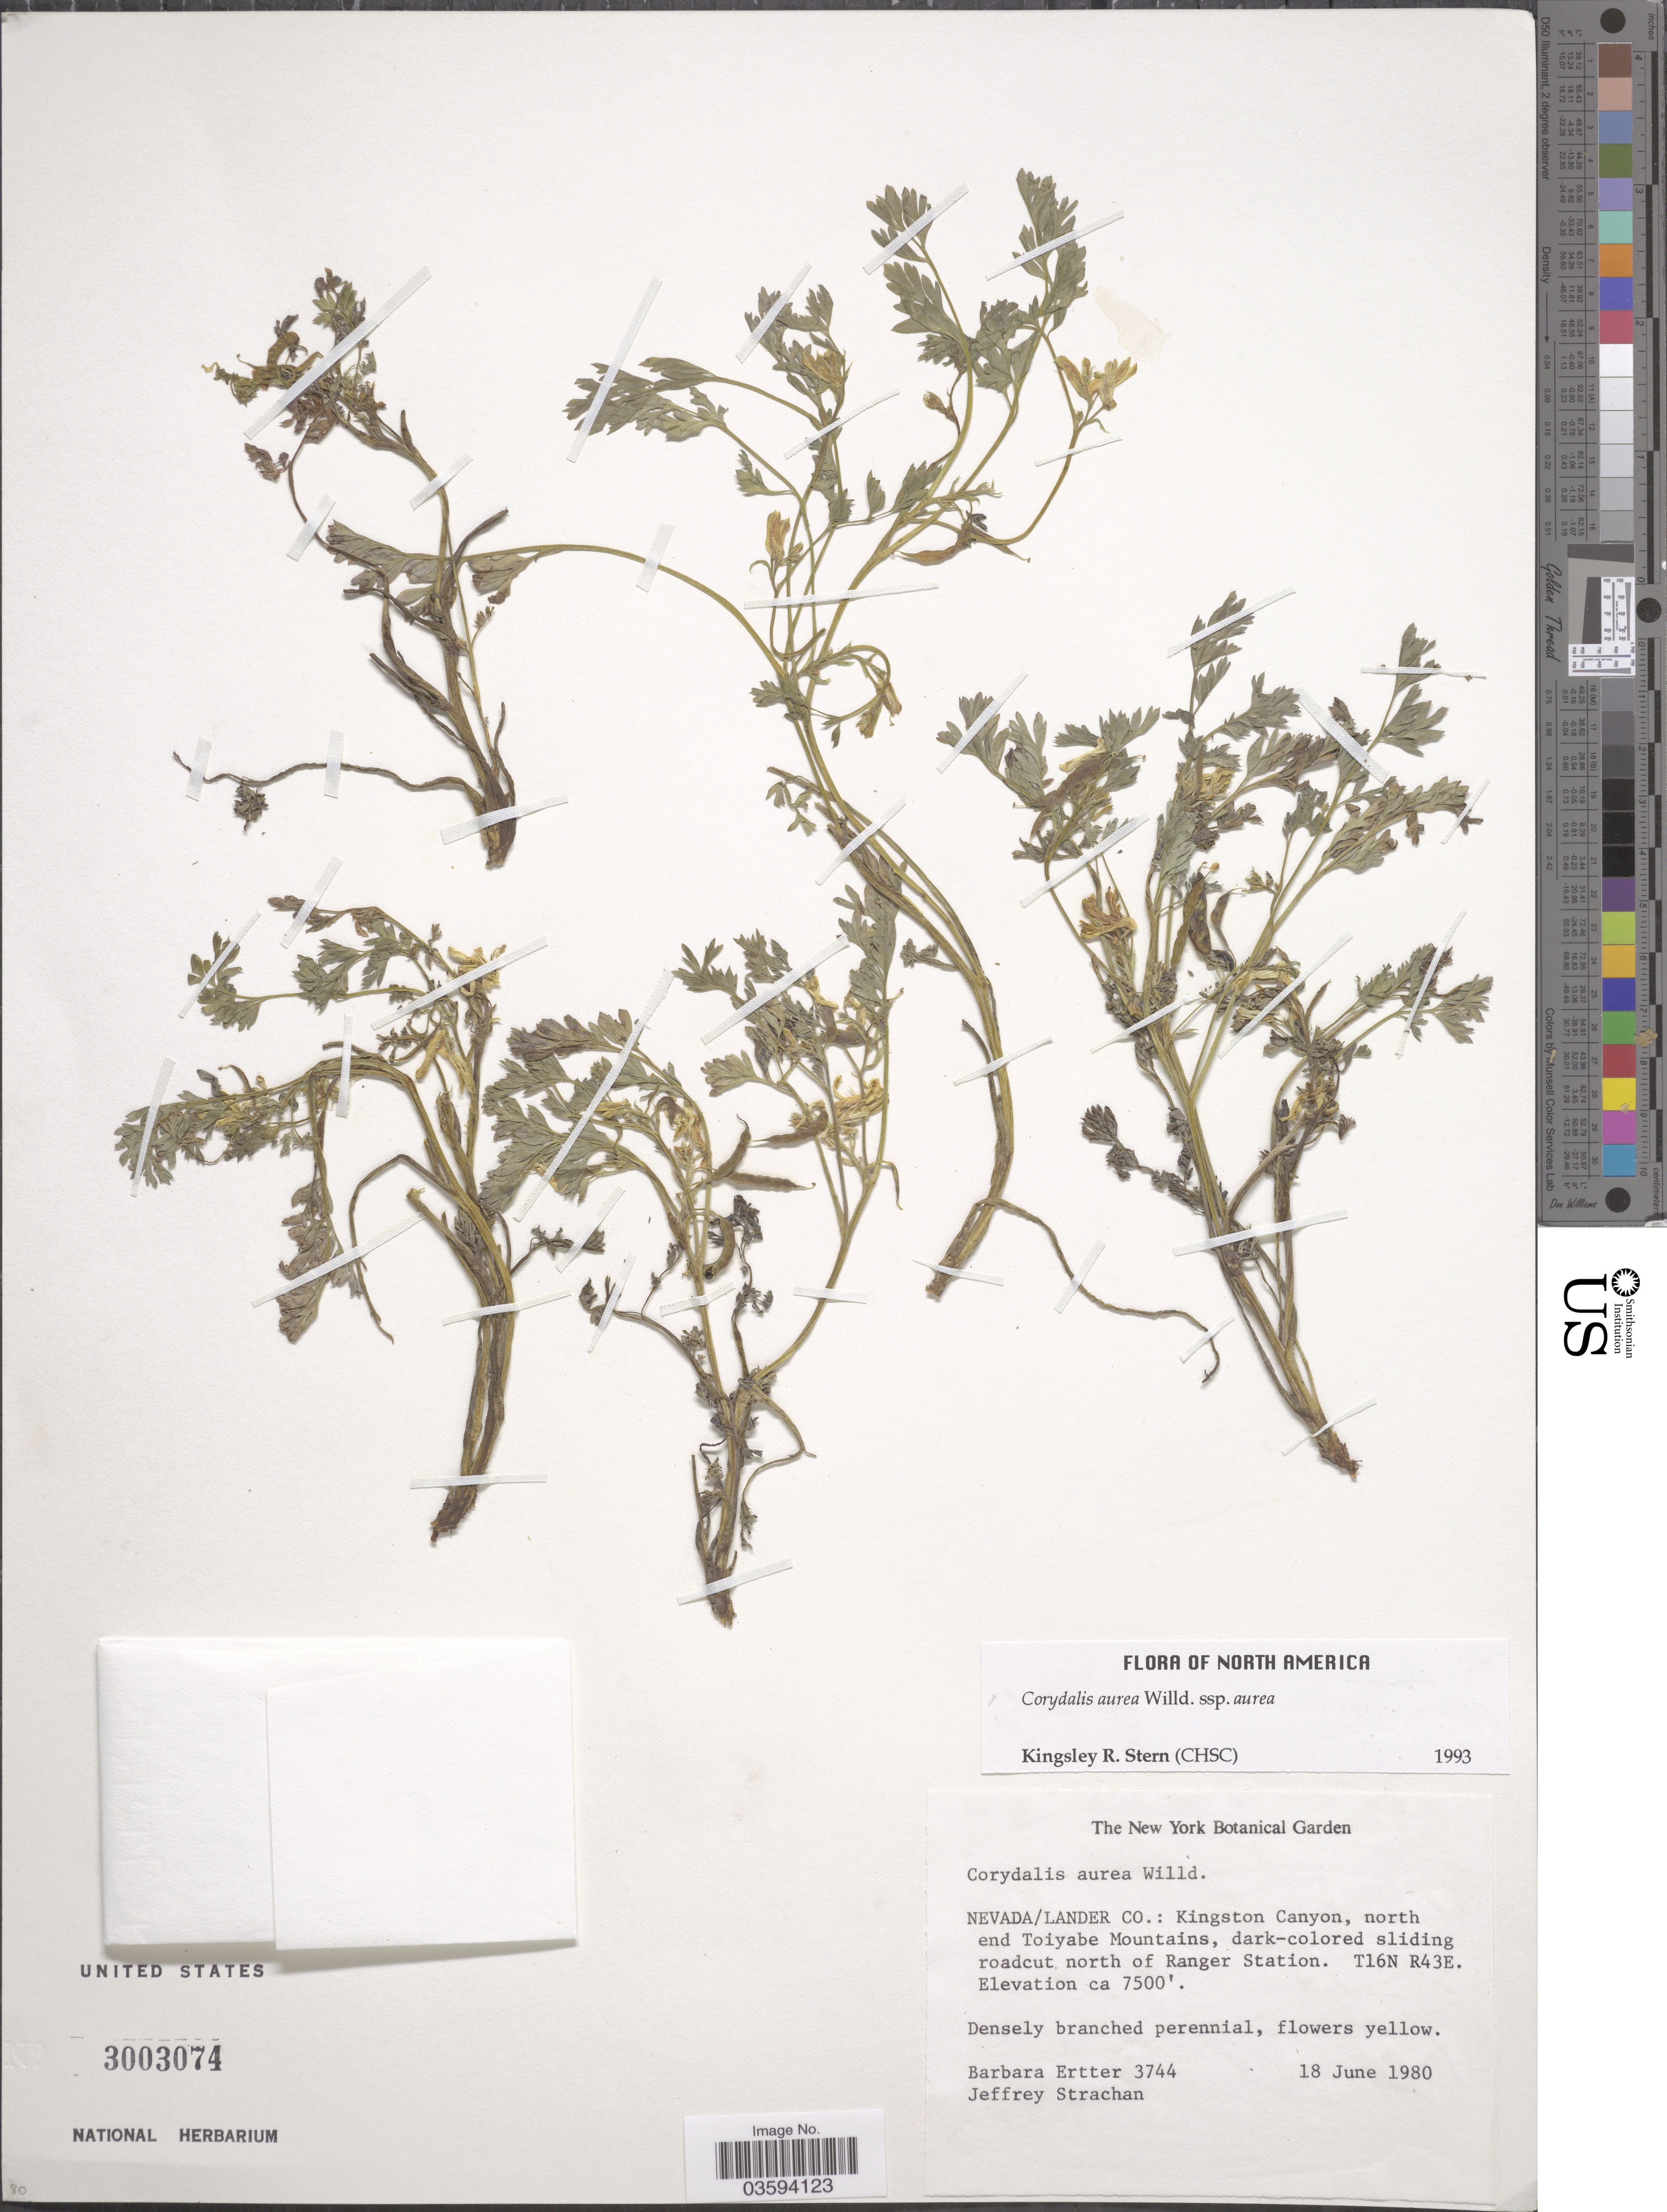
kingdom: Plantae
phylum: Tracheophyta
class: Magnoliopsida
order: Ranunculales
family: Papaveraceae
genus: Corydalis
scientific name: Corydalis aurea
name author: Willd.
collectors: B. Ertter & J. Strachan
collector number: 3744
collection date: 1980-06-18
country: United States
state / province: Nevada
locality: Lander Co.: Kingston Canyon, north end Toiyabe Mountains, dark-colored sliding roadcut north of Ranger Station. T16N R43E.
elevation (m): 2286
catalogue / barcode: US 3003074